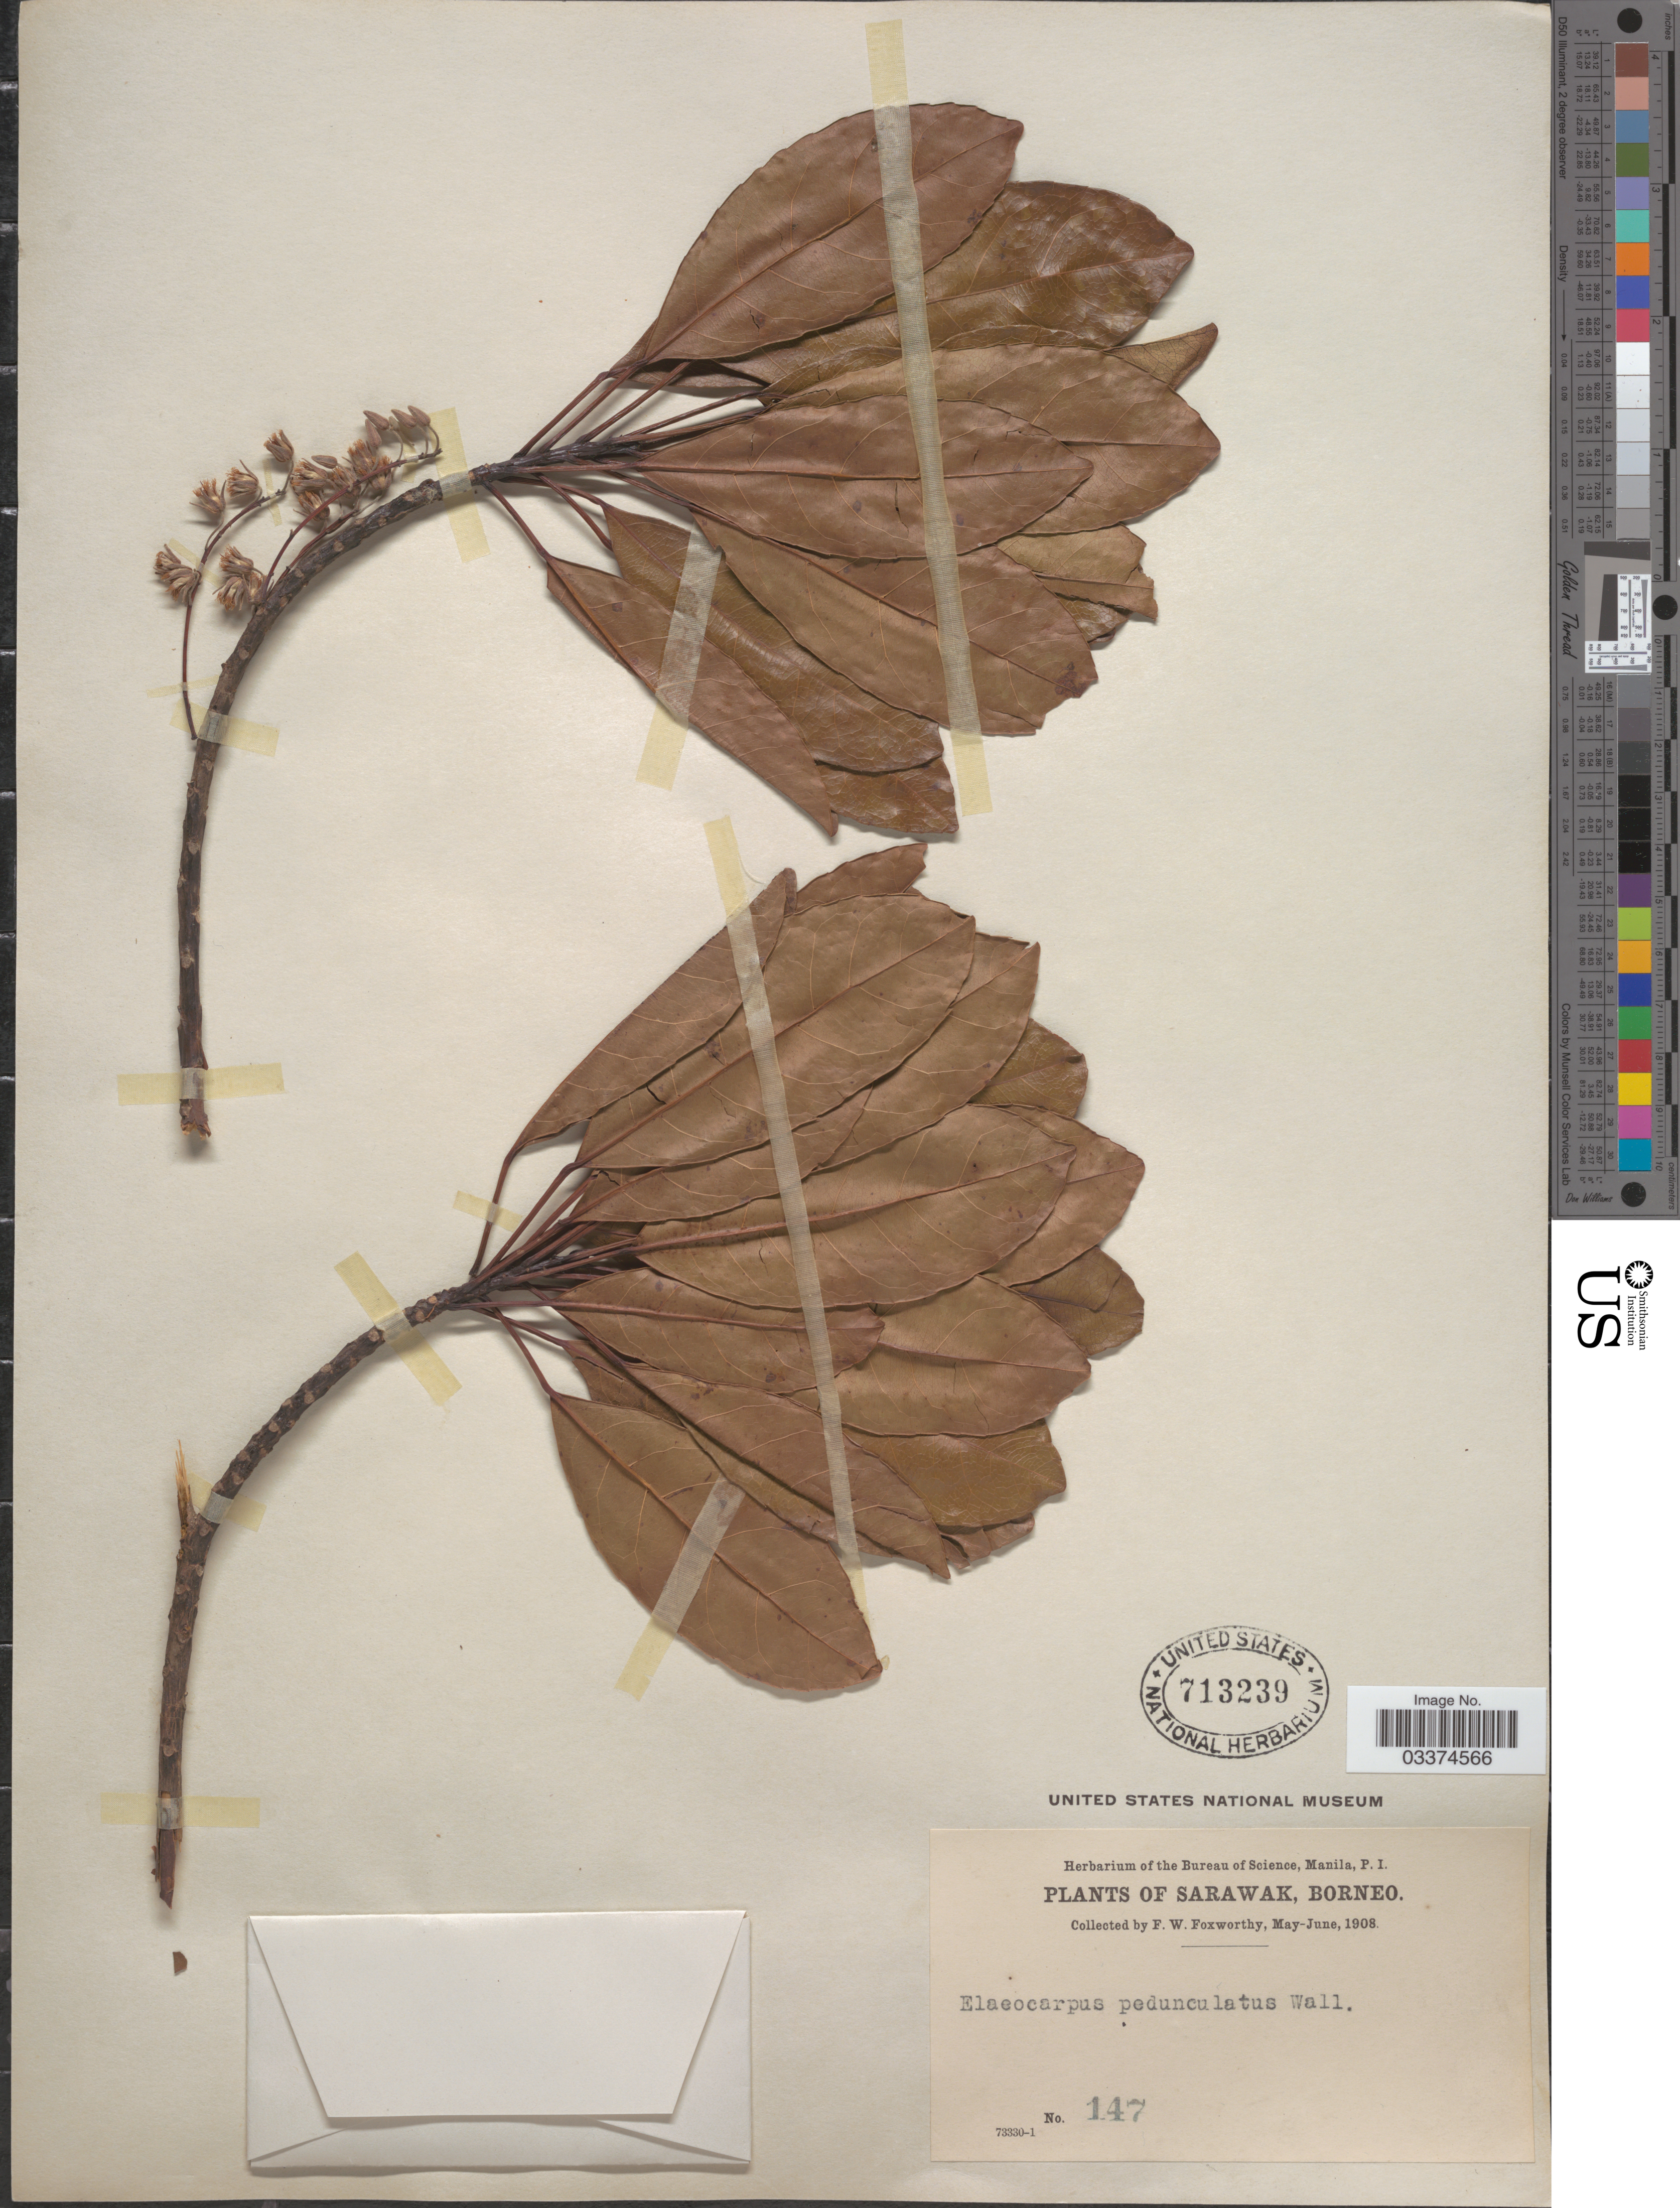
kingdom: Plantae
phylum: Tracheophyta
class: Magnoliopsida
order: Oxalidales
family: Elaeocarpaceae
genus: Elaeocarpus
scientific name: Elaeocarpus pedunculatus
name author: Wall.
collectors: F. W. Foxworthy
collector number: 147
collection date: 1908-05/1908-06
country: Malaysia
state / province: Sarawak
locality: Borneo.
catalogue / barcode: US 713239